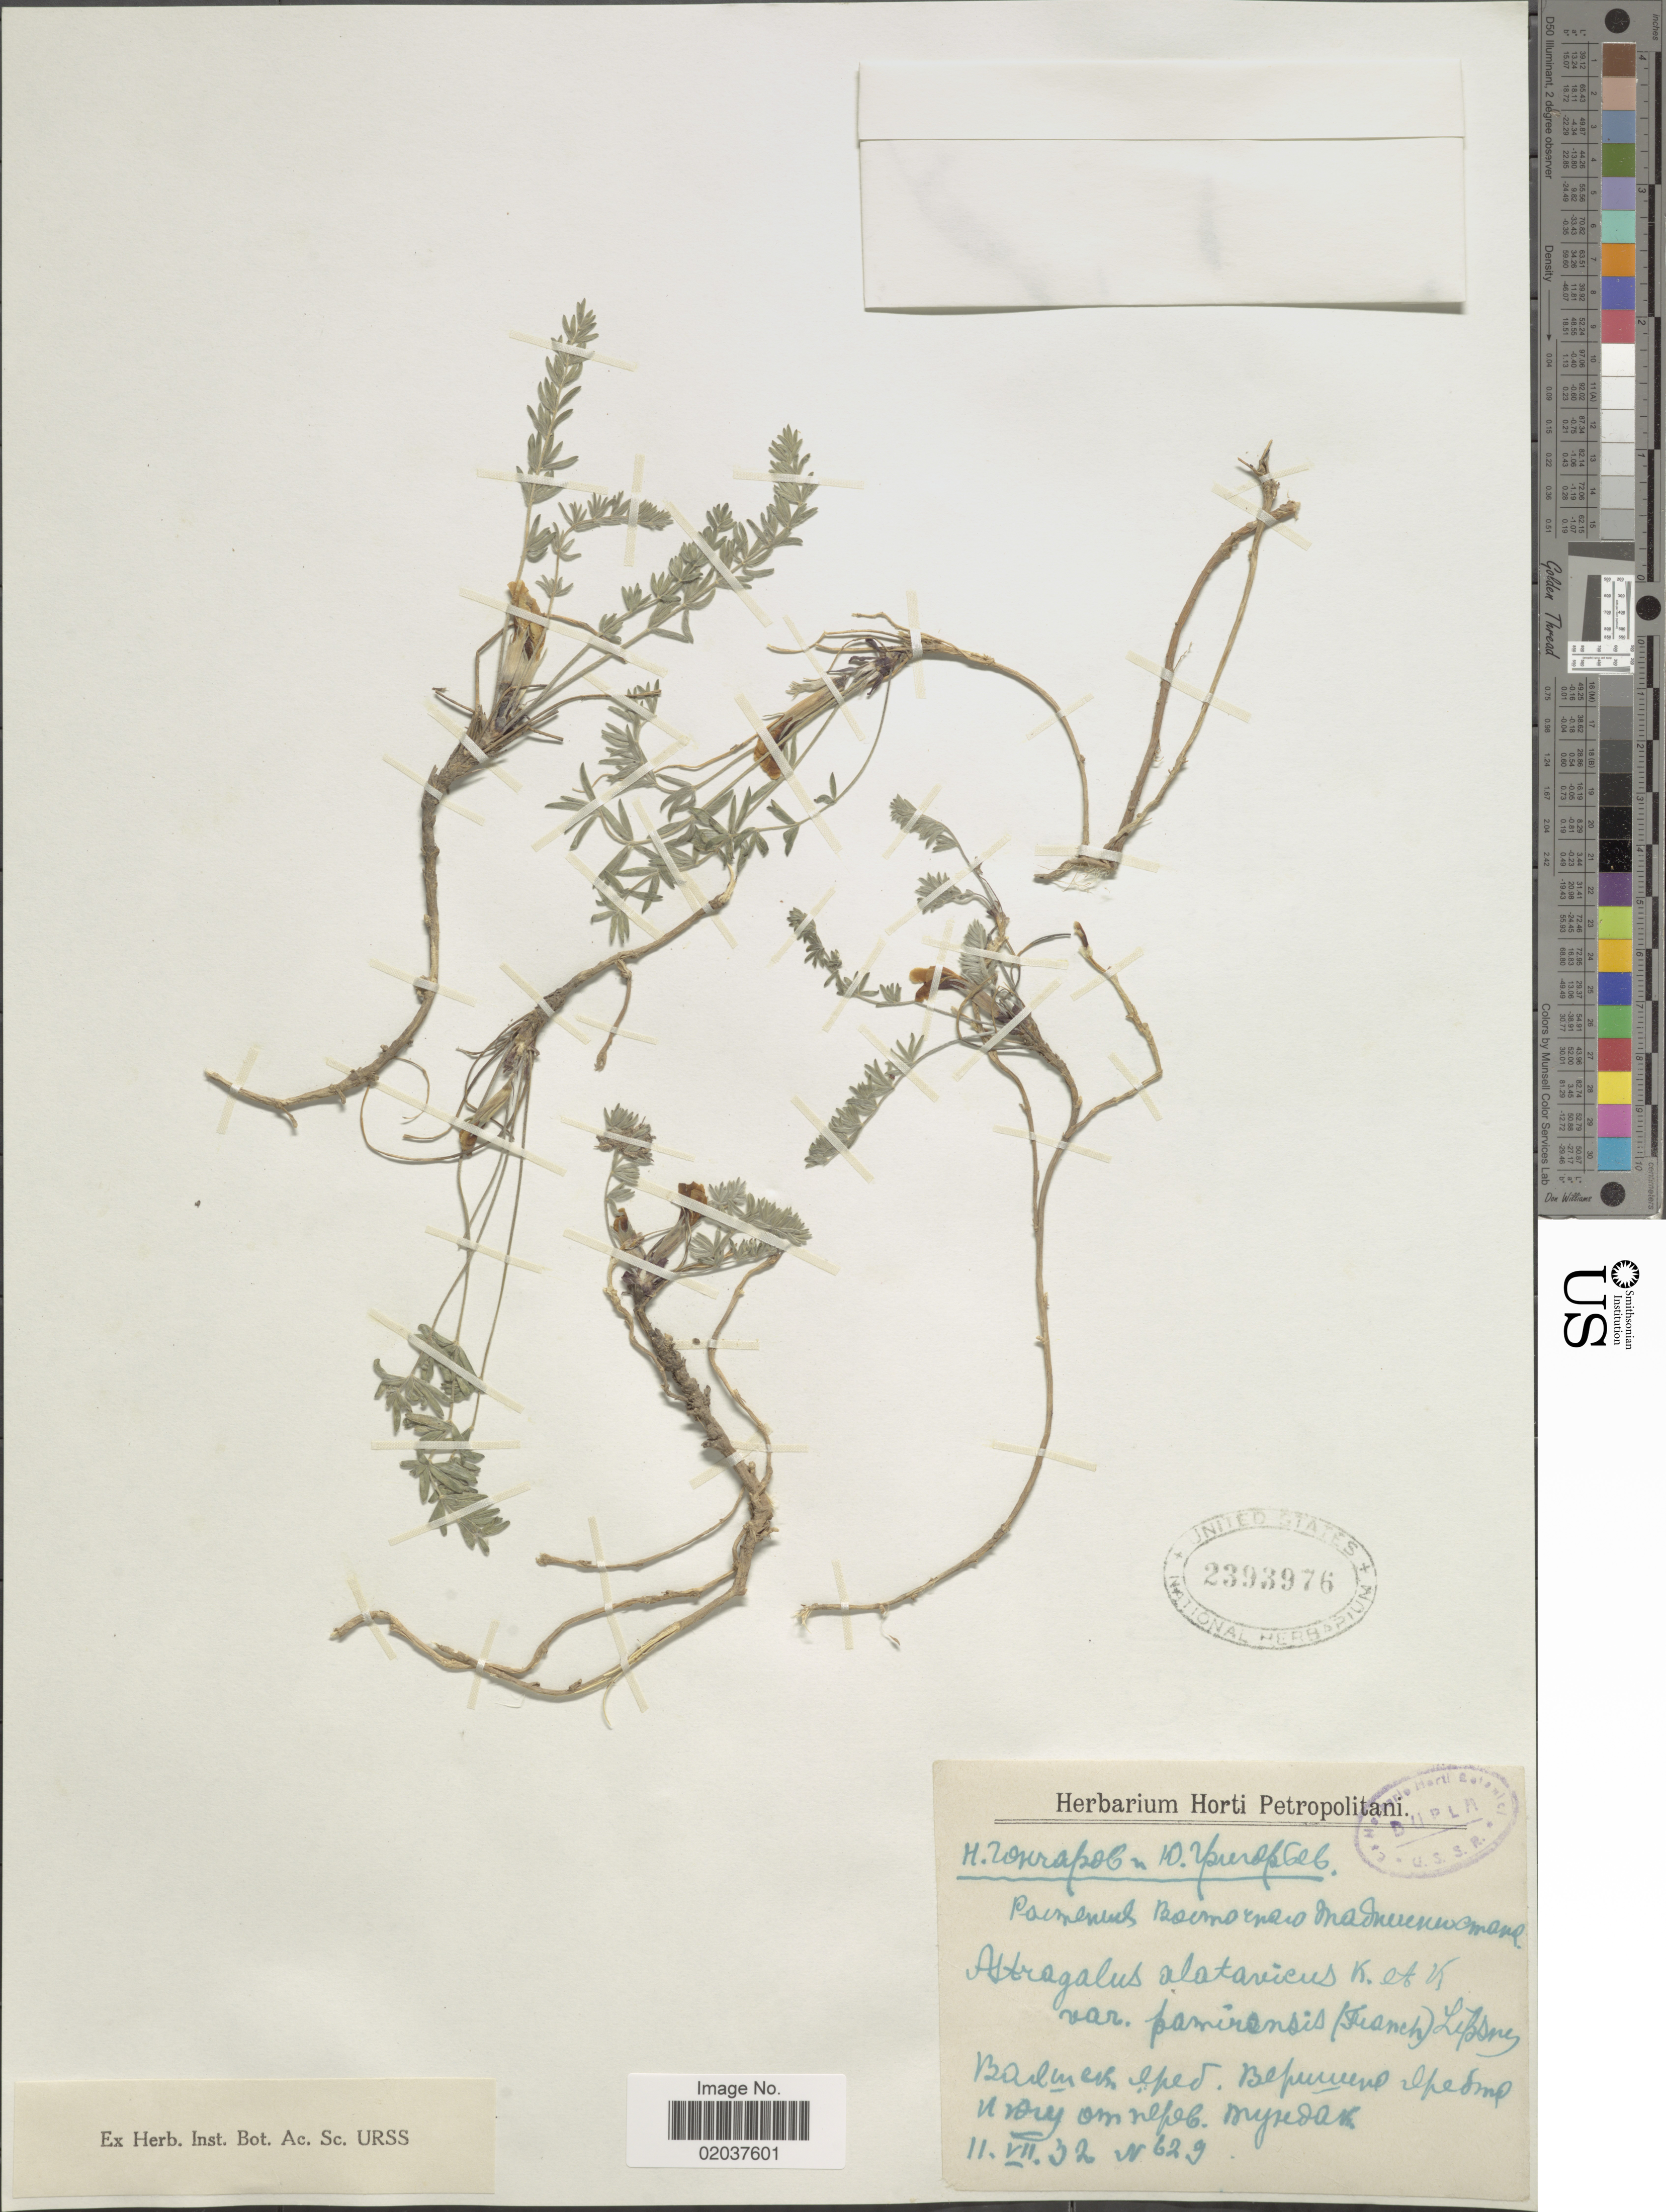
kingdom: Plantae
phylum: Tracheophyta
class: Magnoliopsida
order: Fabales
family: Fabaceae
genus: Astragalus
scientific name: Astragalus alatavicus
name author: Kar. & Kir.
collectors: N. Gontscharow & U. Grigorev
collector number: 629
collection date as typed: Transcribed d/m/y: 11/7/32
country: Afghanistan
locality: S of Kōtal-e Tundak (Pereval Tundak)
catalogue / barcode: US 2393976